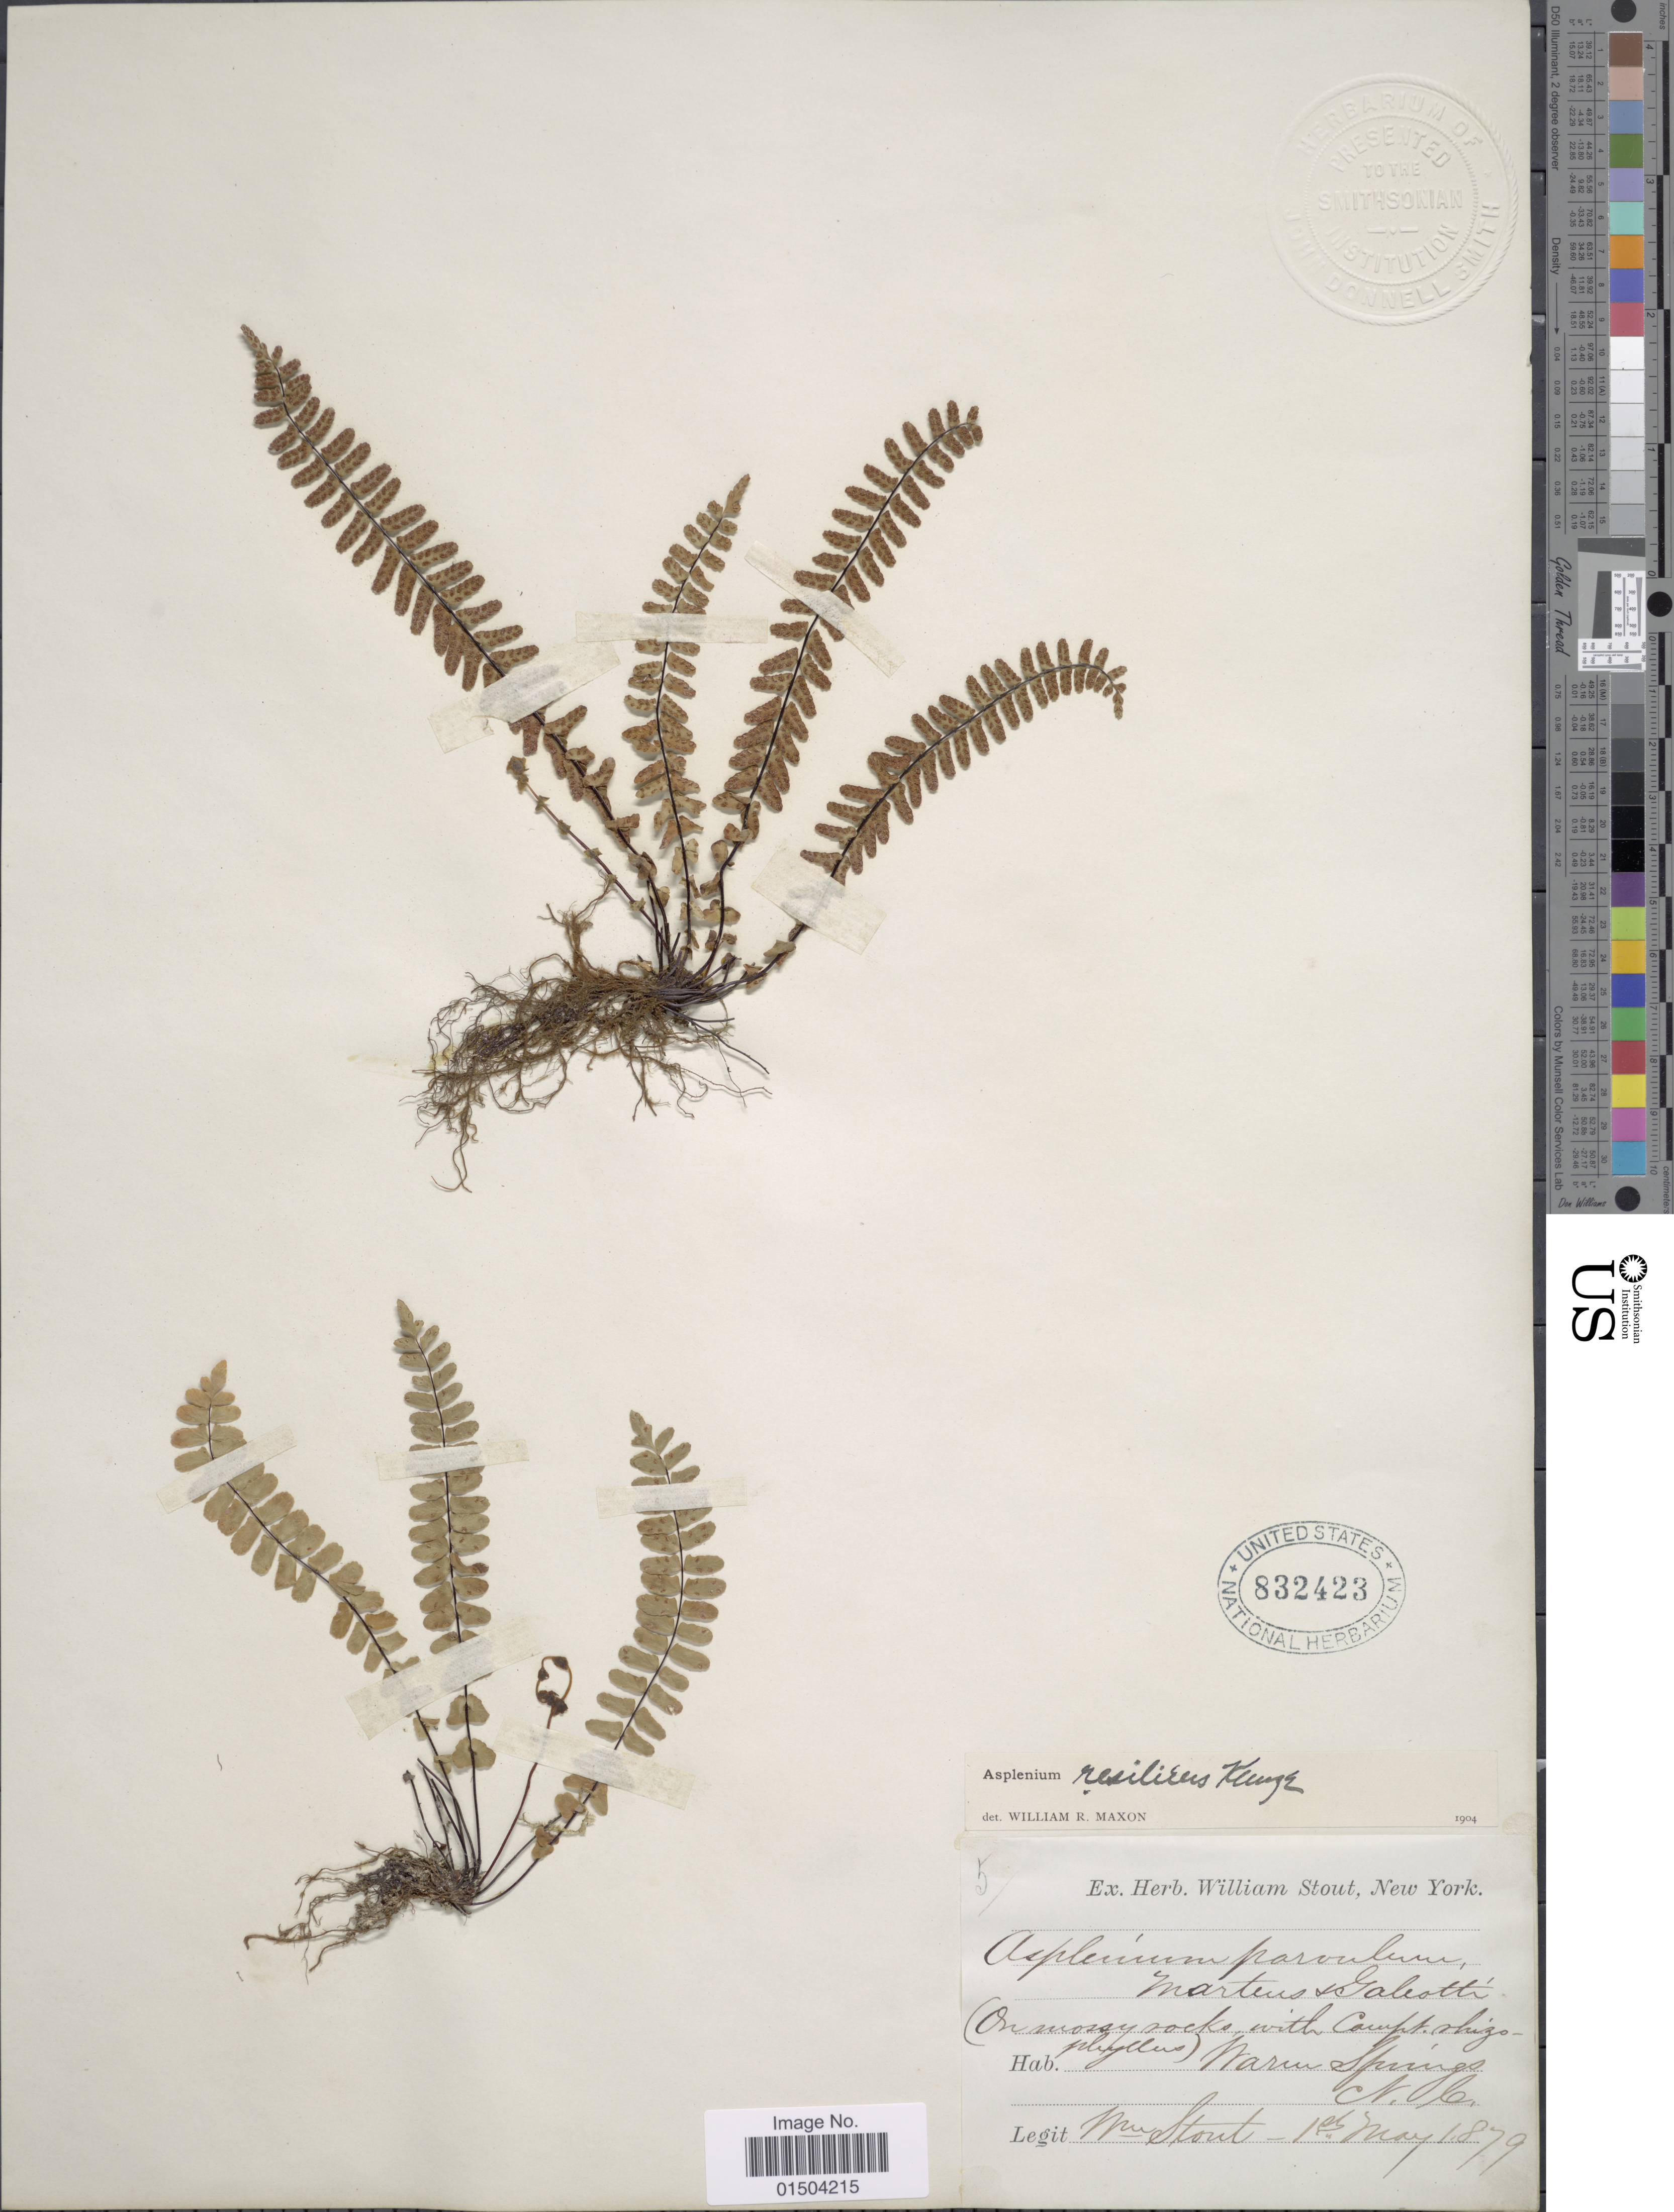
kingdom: Plantae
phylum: Tracheophyta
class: Polypodiopsida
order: Polypodiales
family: Aspleniaceae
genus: Asplenium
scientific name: Asplenium resiliens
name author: Kunze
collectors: W. Stout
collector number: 5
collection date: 1879-05-01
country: United States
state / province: North Carolina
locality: Warm Spring.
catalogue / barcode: US 832423